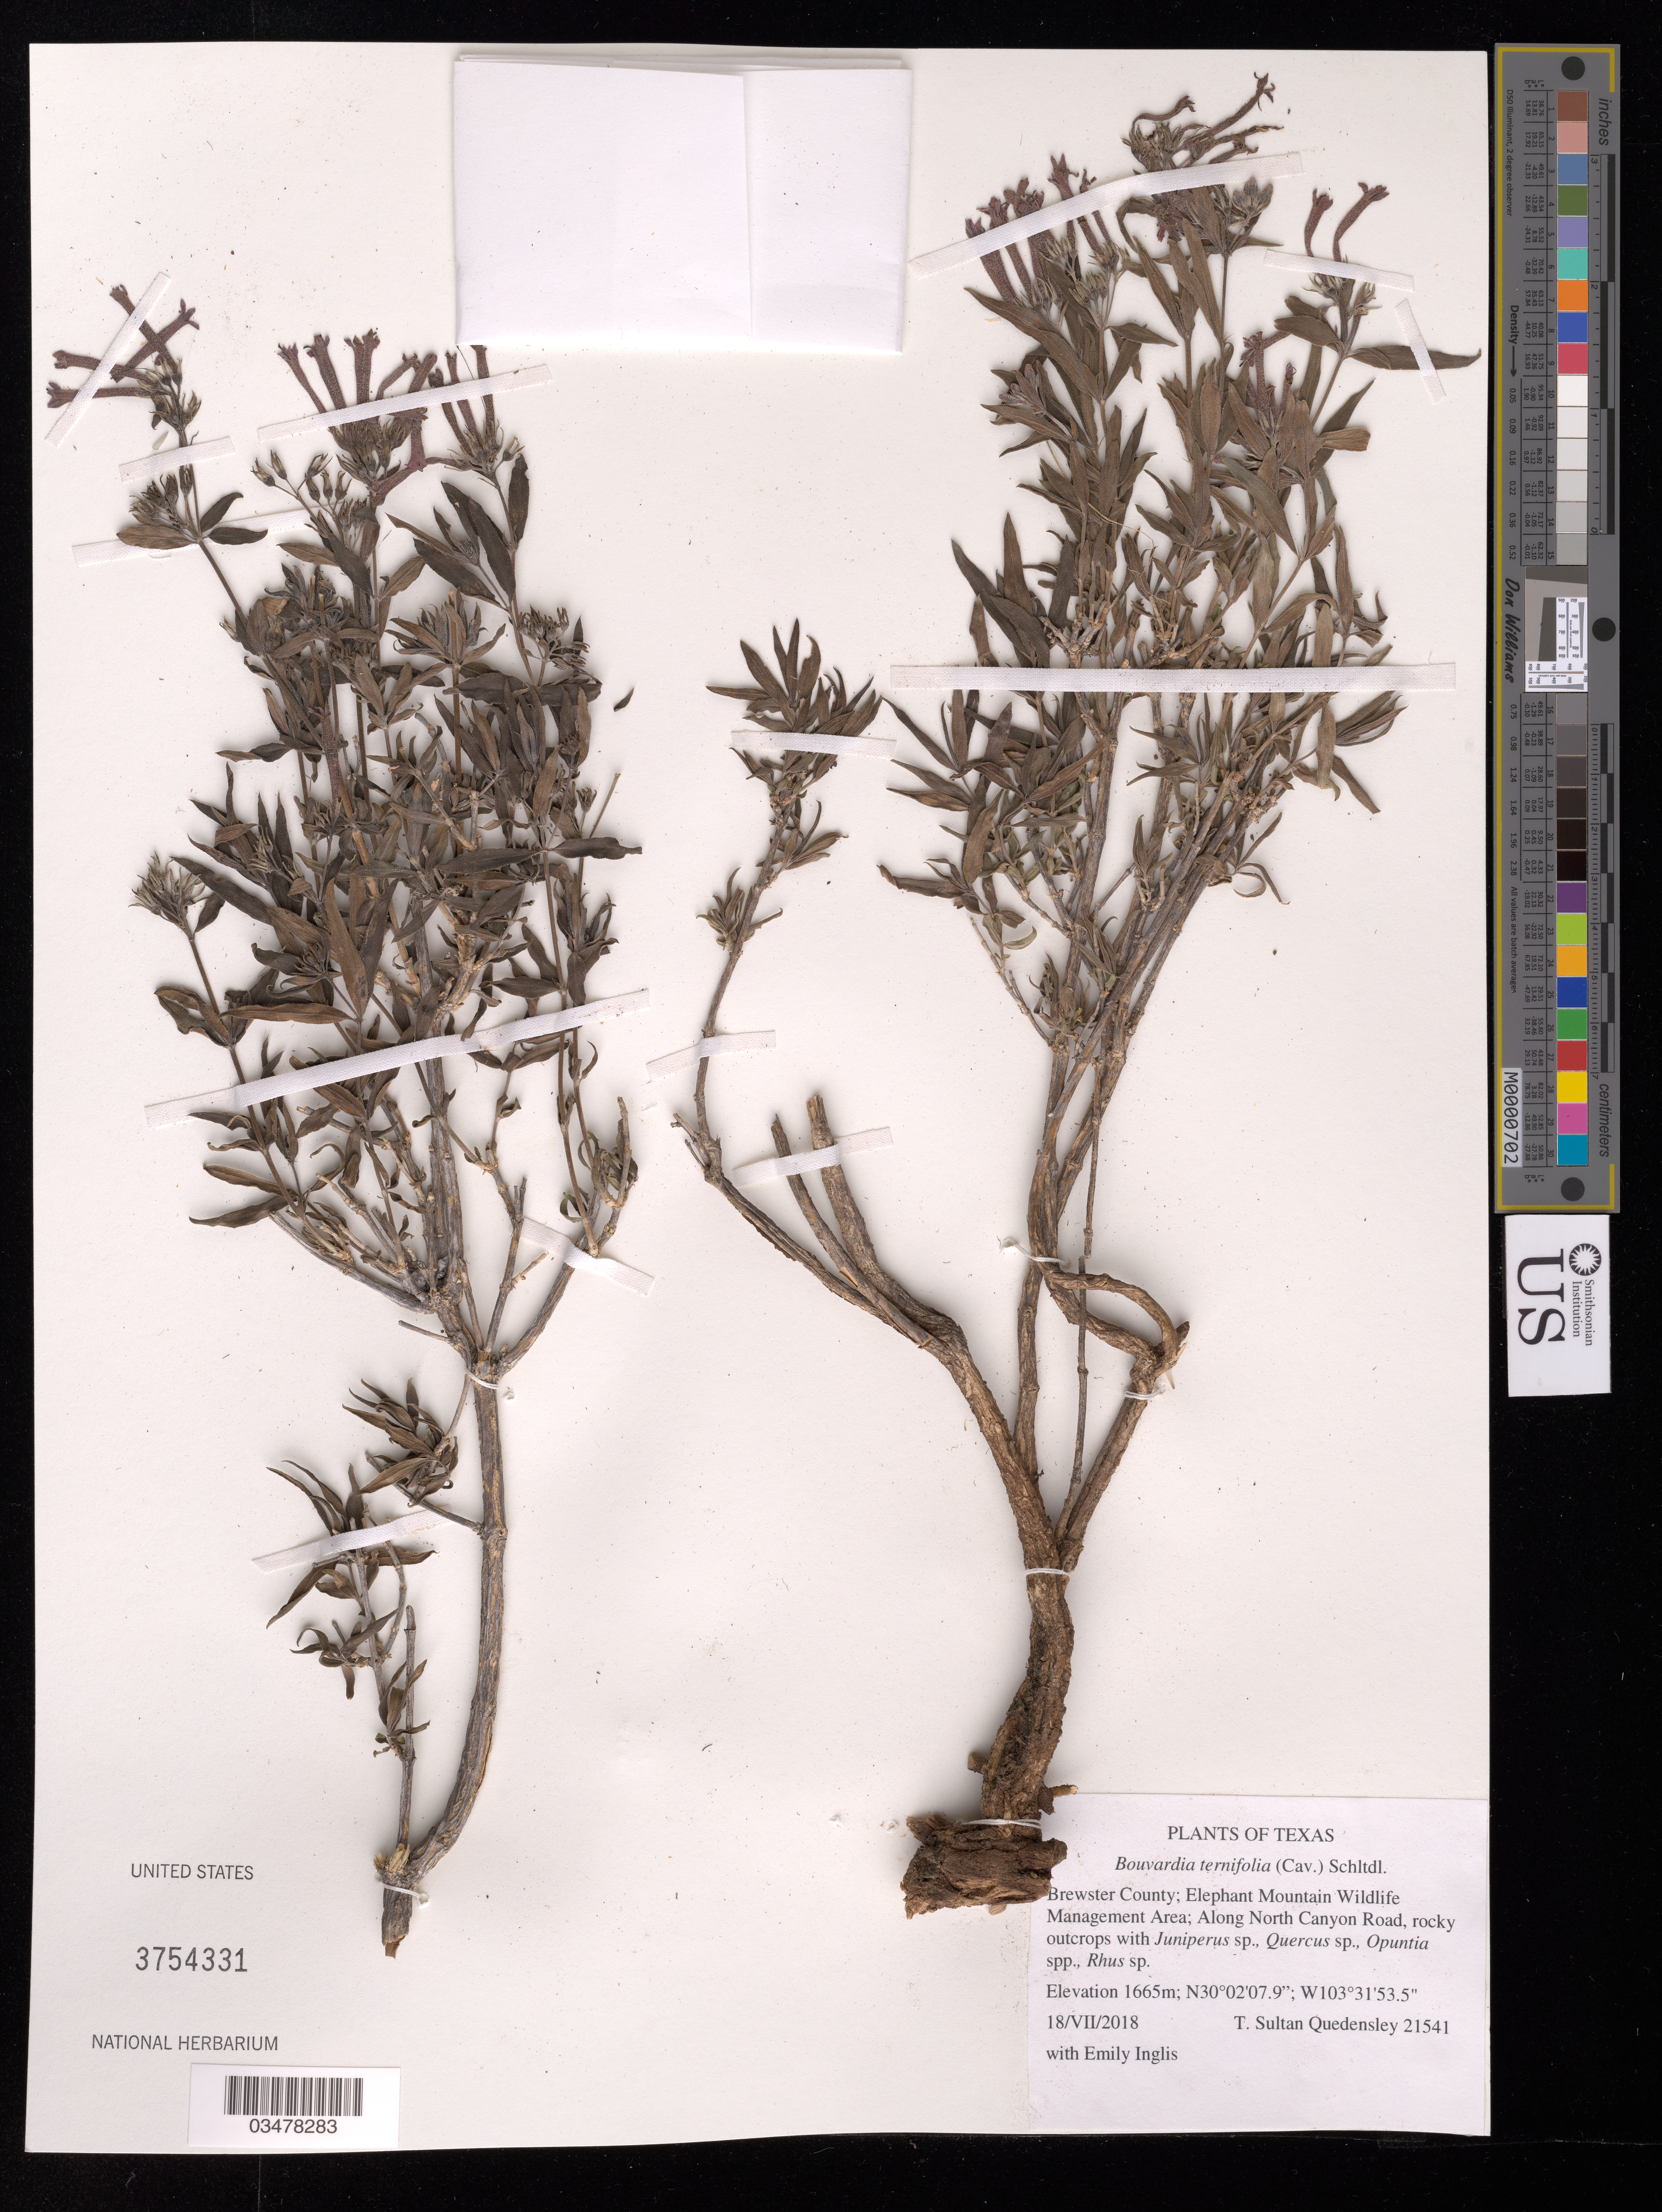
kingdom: Plantae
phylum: Tracheophyta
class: Magnoliopsida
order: Gentianales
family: Rubiaceae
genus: Bouvardia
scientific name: Bouvardia ternifolia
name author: (Cav.) Schltdl.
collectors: T. S. Quedensley & E. Inglis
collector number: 21541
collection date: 2018-07-18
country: United States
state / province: Texas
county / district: Brewster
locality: Elephant Mountain Wildlife Management Area. Along North Canyon Road.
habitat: Rocky outcrops. With Juniperus sp., Quercus sp., Opuntia sp., Rhus sp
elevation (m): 1665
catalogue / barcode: US 3754331